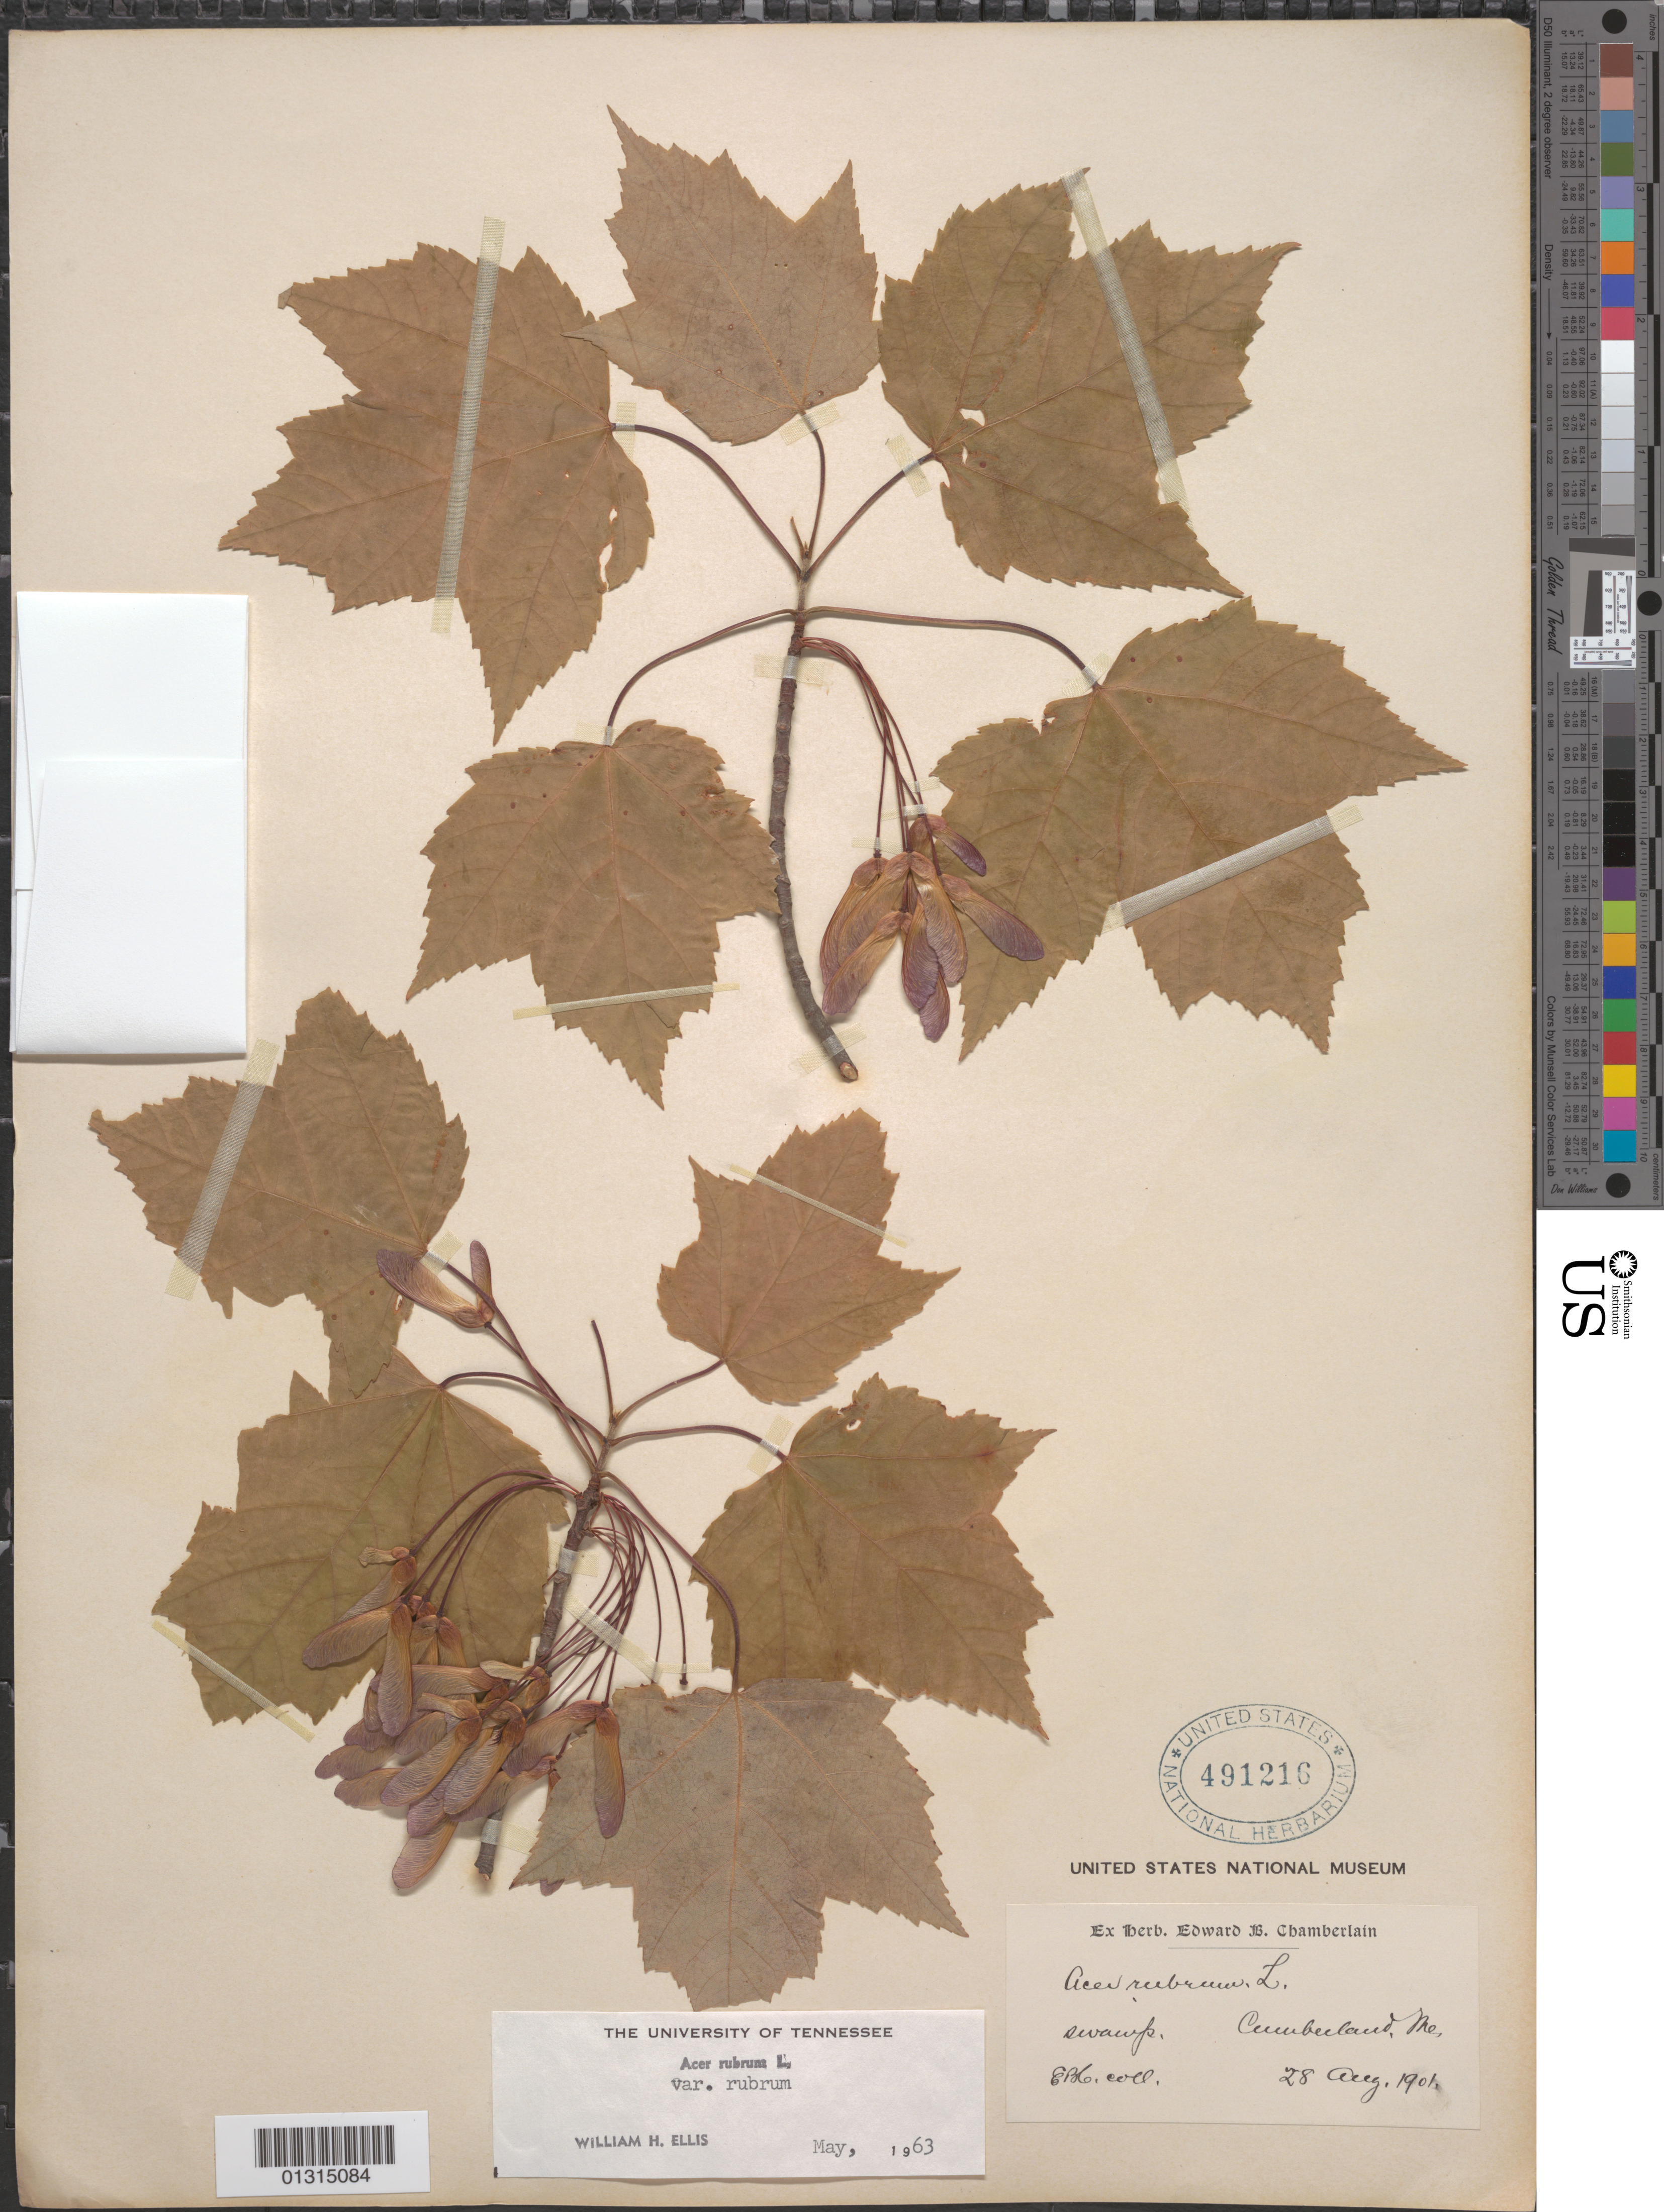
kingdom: Plantae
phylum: Tracheophyta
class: Magnoliopsida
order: Sapindales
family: Sapindaceae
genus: Acer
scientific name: Acer rubrum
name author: L.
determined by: Ellis, W. H.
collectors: E. Chamberlain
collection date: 1901-08-28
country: United States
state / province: Maine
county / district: Cumberland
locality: Cumberland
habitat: Swamp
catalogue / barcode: US 491216